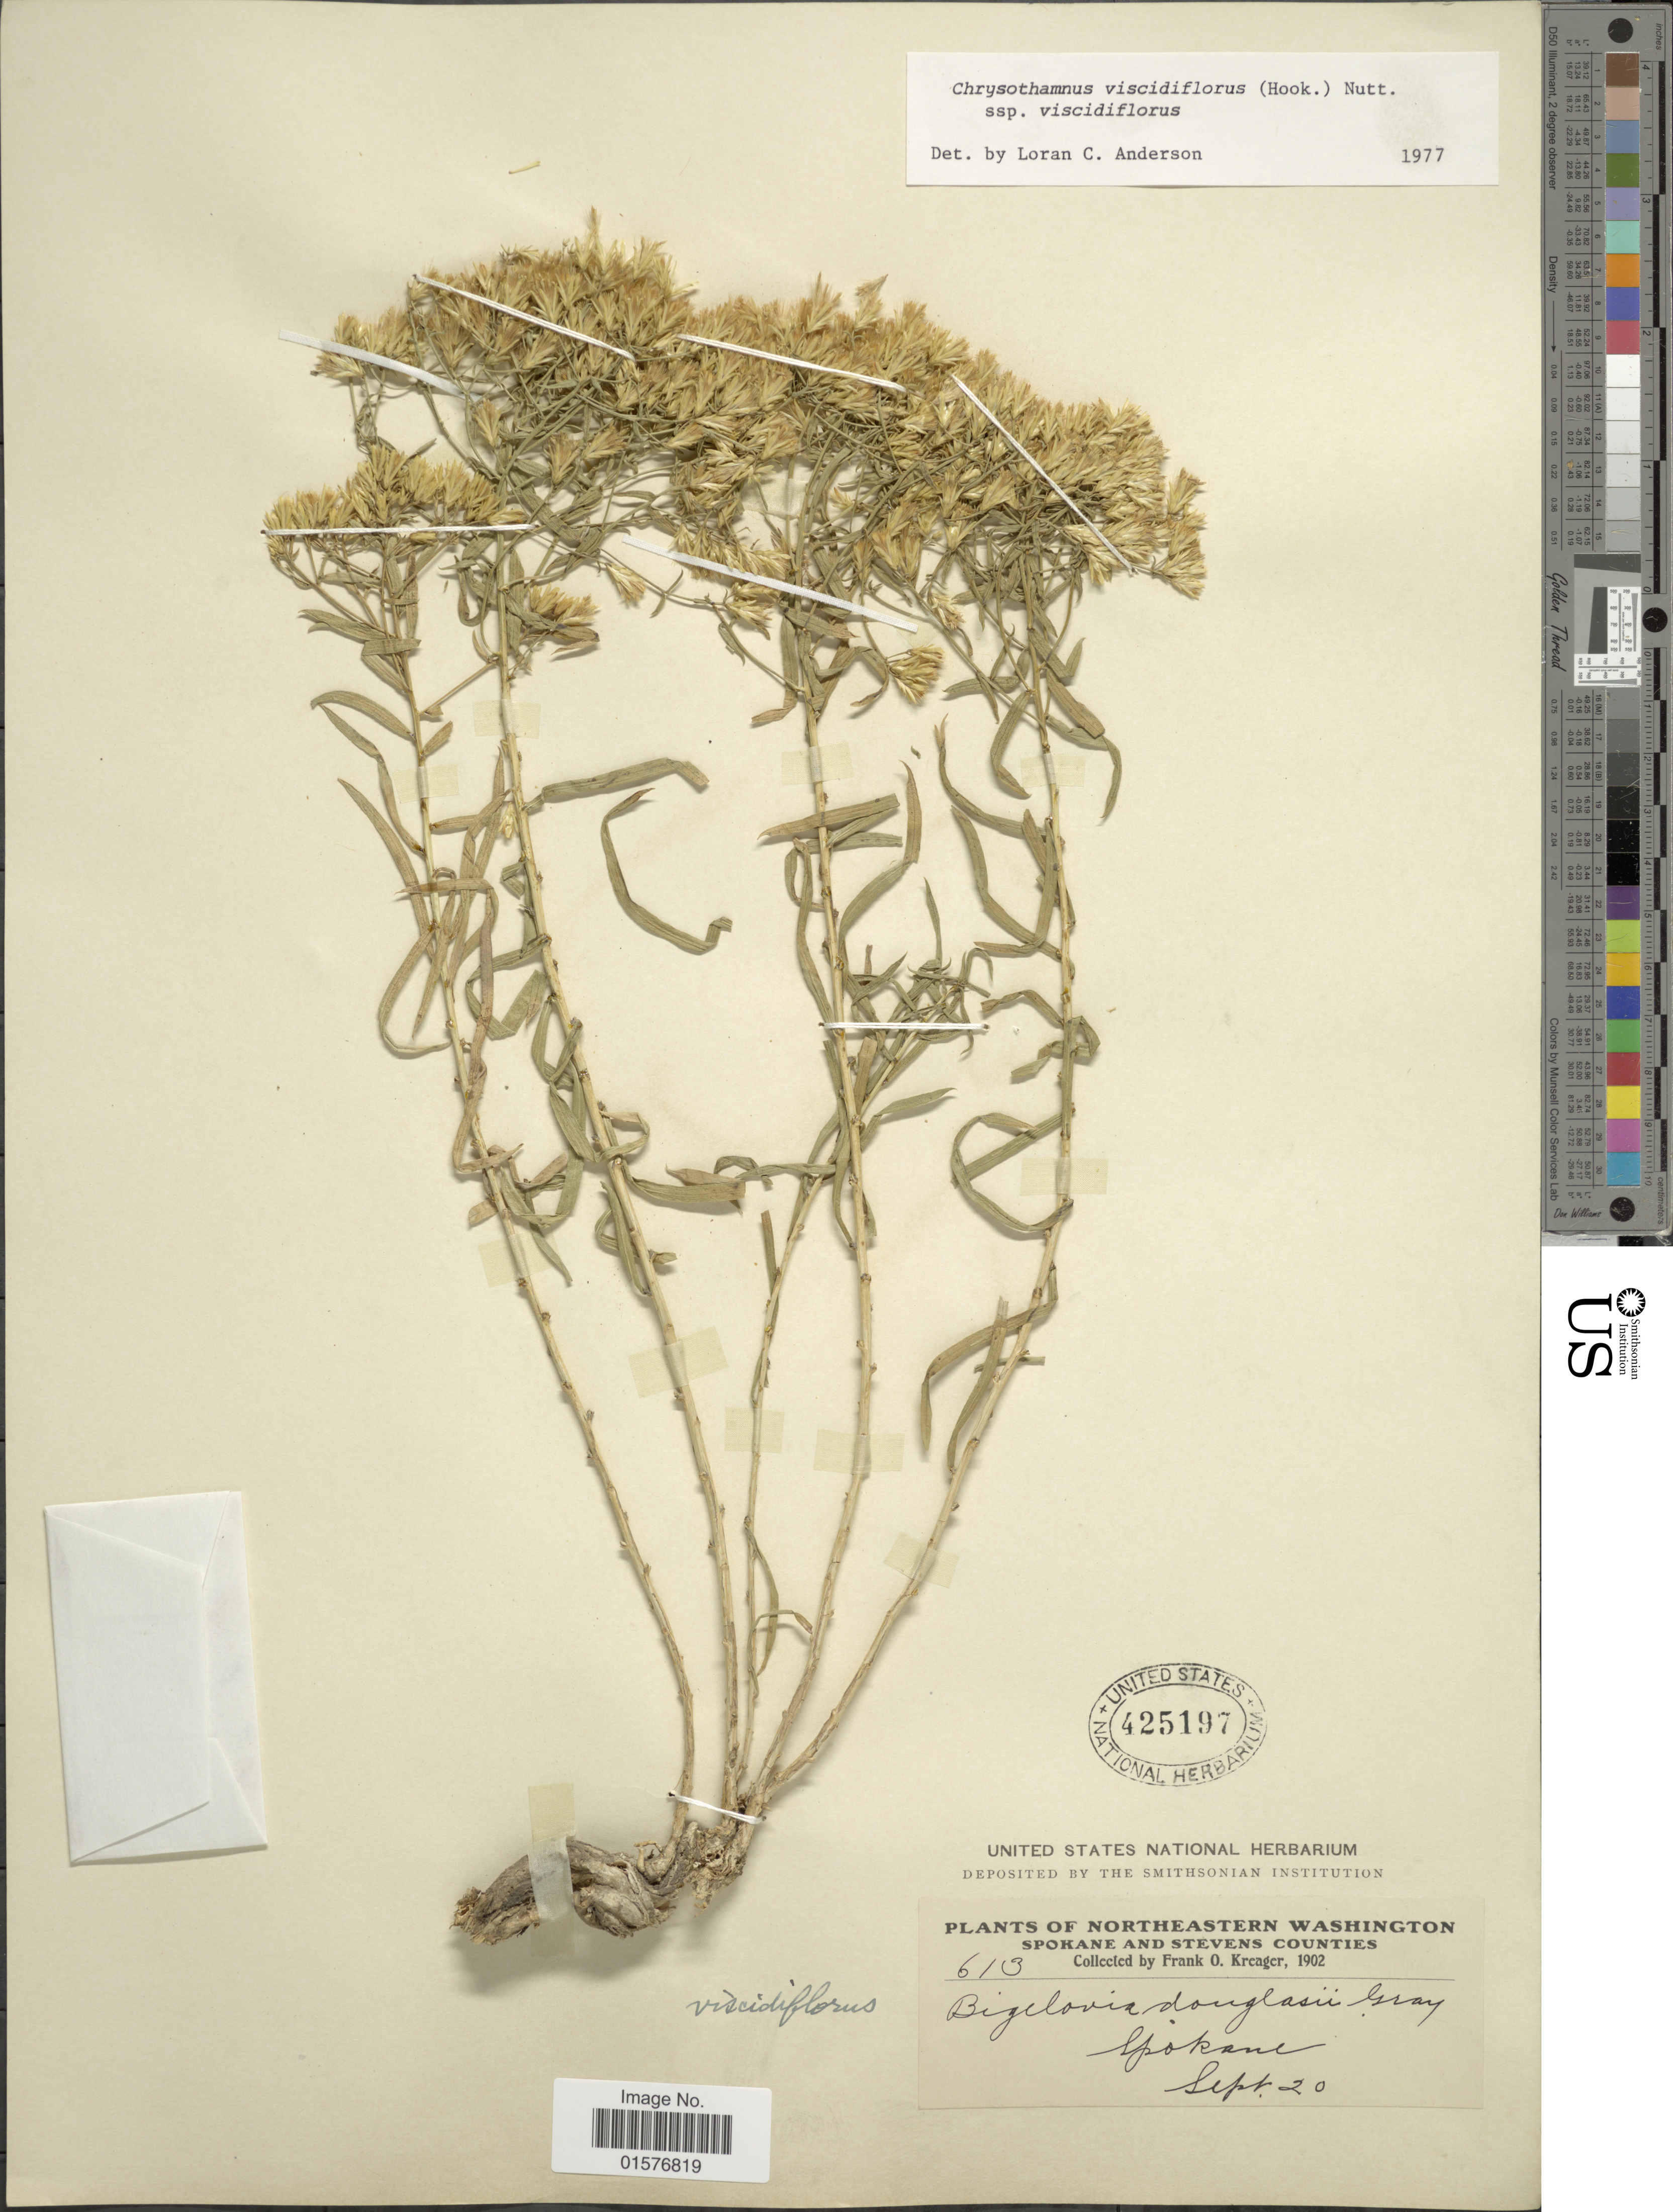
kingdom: Plantae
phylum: Tracheophyta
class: Magnoliopsida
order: Asterales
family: Asteraceae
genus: Chrysothamnus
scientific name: Chrysothamnus viscidiflorus subsp. viscidiflorus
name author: (Hook.) Nutt.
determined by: Urbatsch, Lowell E., Curator (LSU), Louisiana State University (UNITED STATES)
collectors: F. Kreager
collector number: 613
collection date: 1902-09-20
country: United States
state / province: Washington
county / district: Spokane / Stevens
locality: Northeastern Washington Spokane And Stevens Counties, Spokane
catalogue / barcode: US 425197